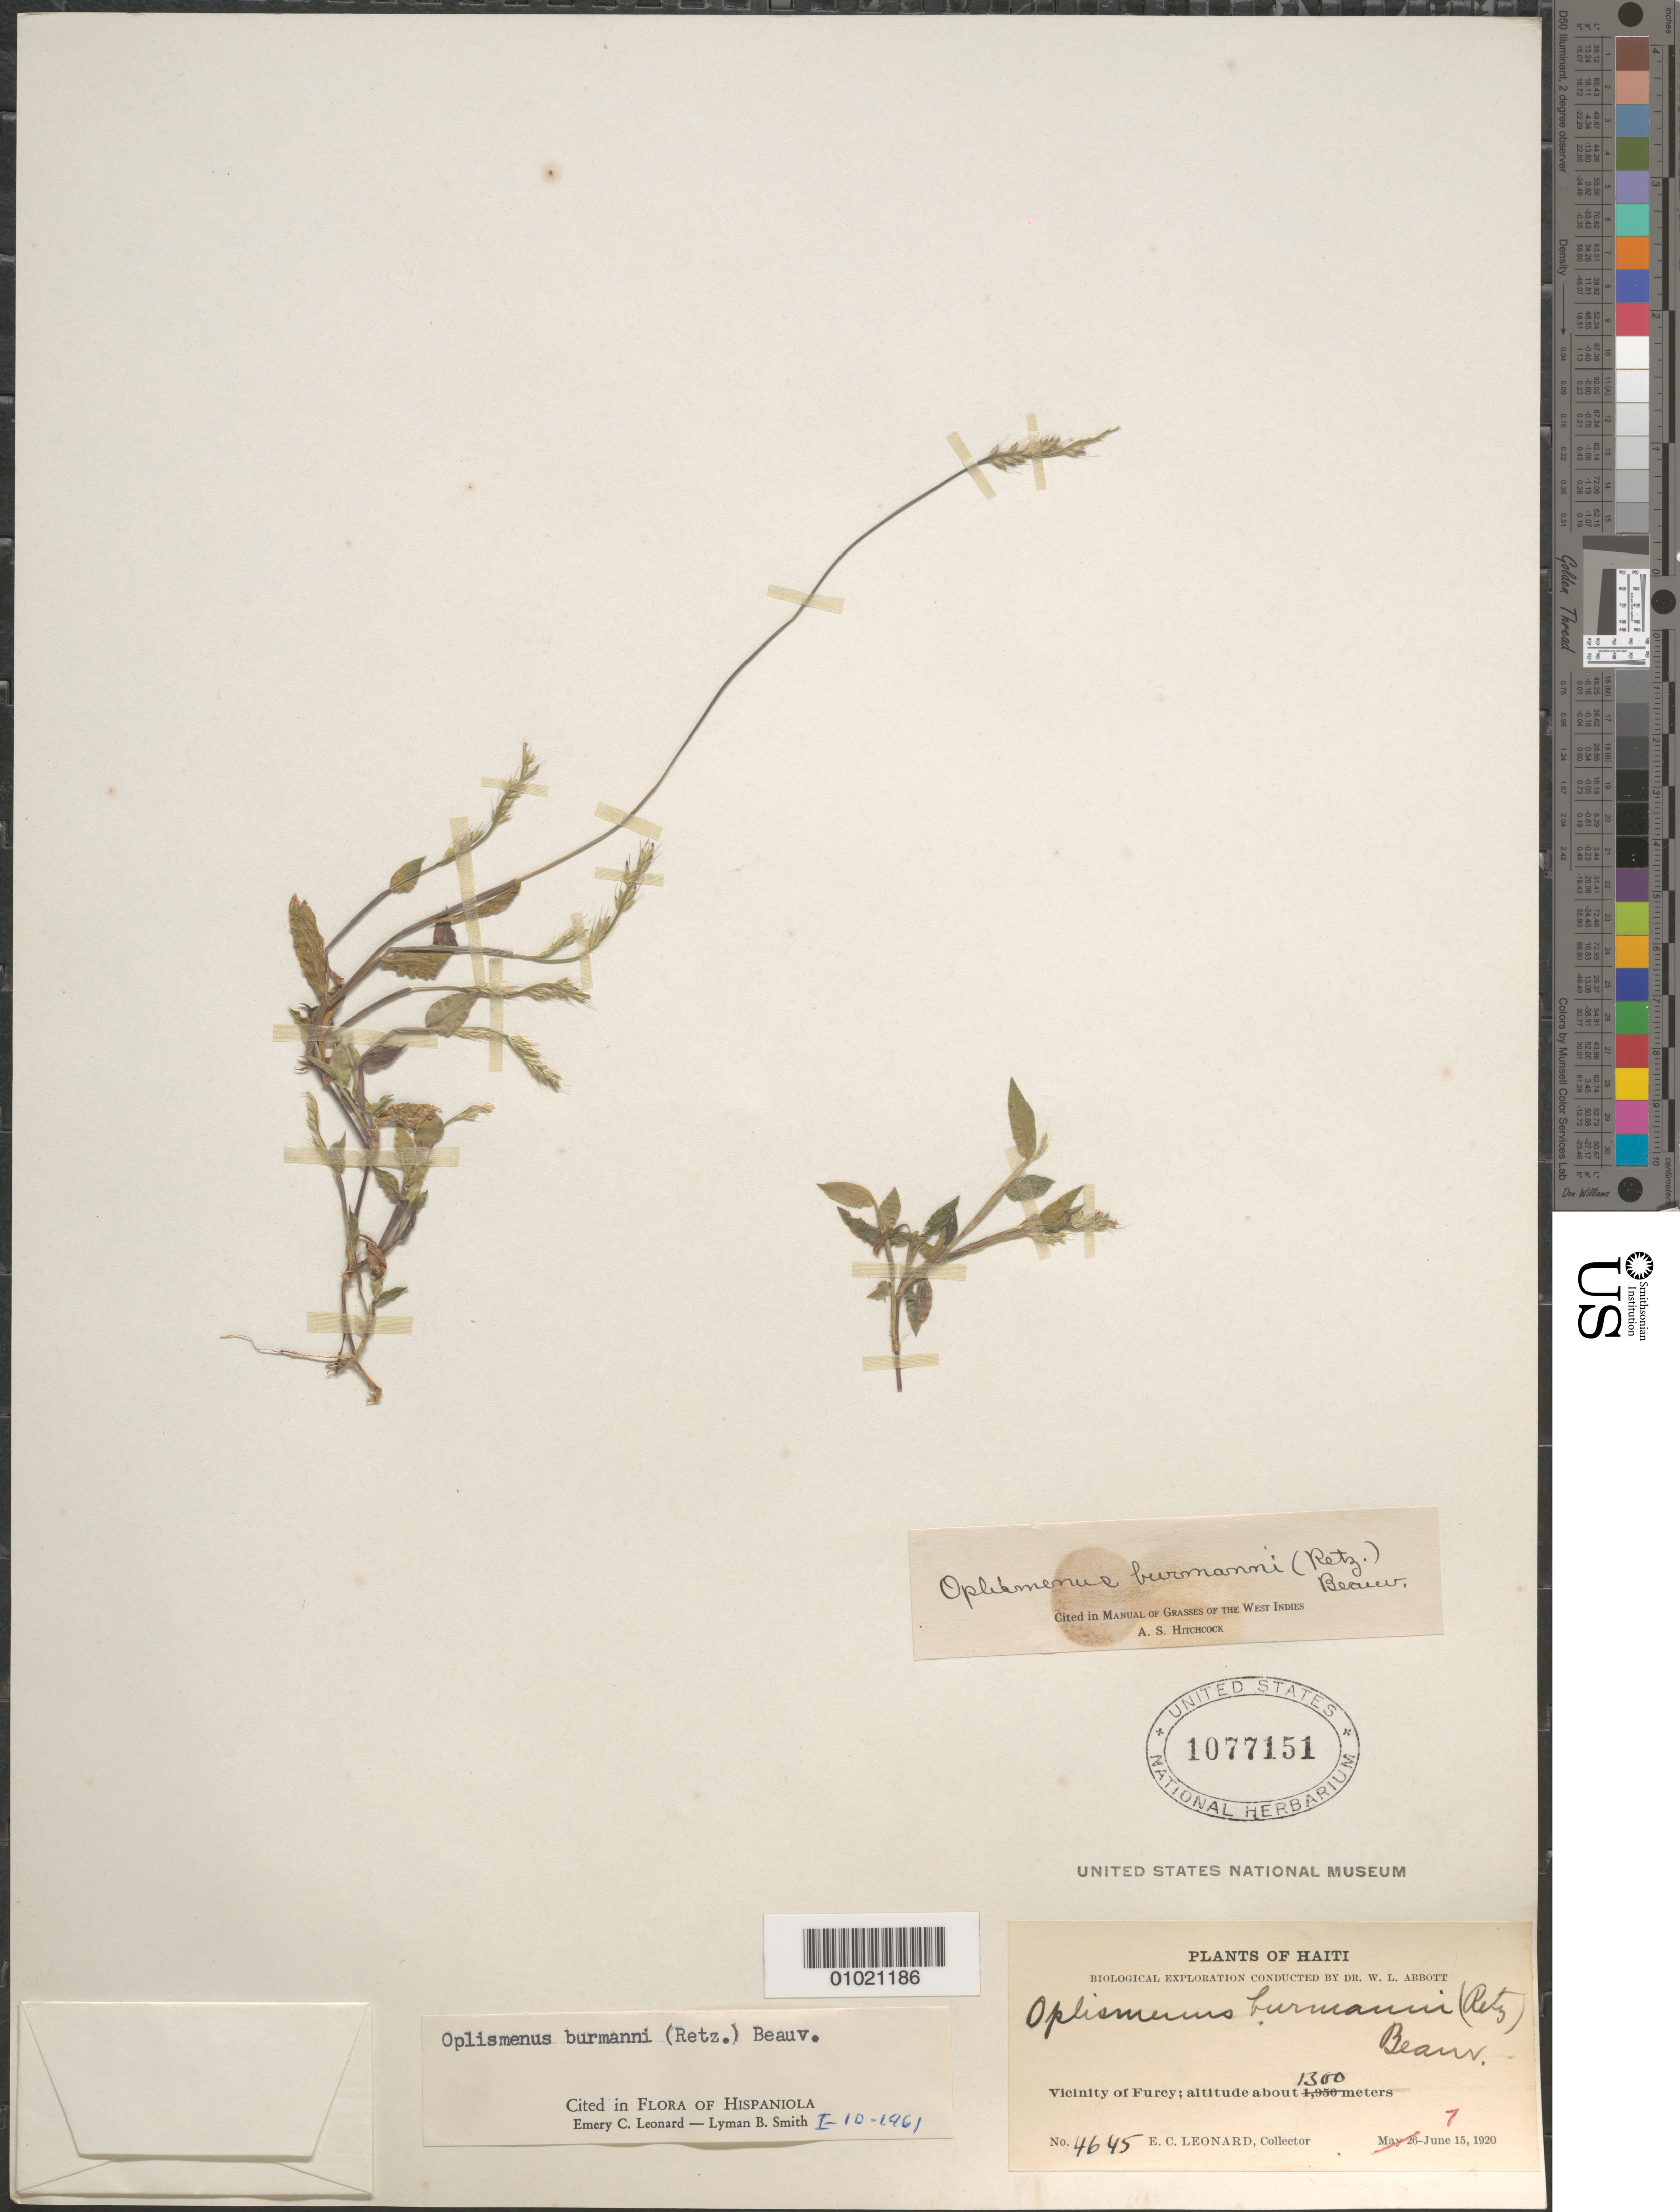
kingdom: Plantae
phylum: Tracheophyta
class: Liliopsida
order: Poales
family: Poaceae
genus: Oplismenus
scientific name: Oplismenus burmannii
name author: (Retz.) P. Beauv.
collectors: E. C. Leonard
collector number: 4645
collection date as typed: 07 Jun 1920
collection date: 1920-06-07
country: Haiti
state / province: Óuest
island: Hispaniola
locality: Vicinity of Furcy.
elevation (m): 1300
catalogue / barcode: US 1077151